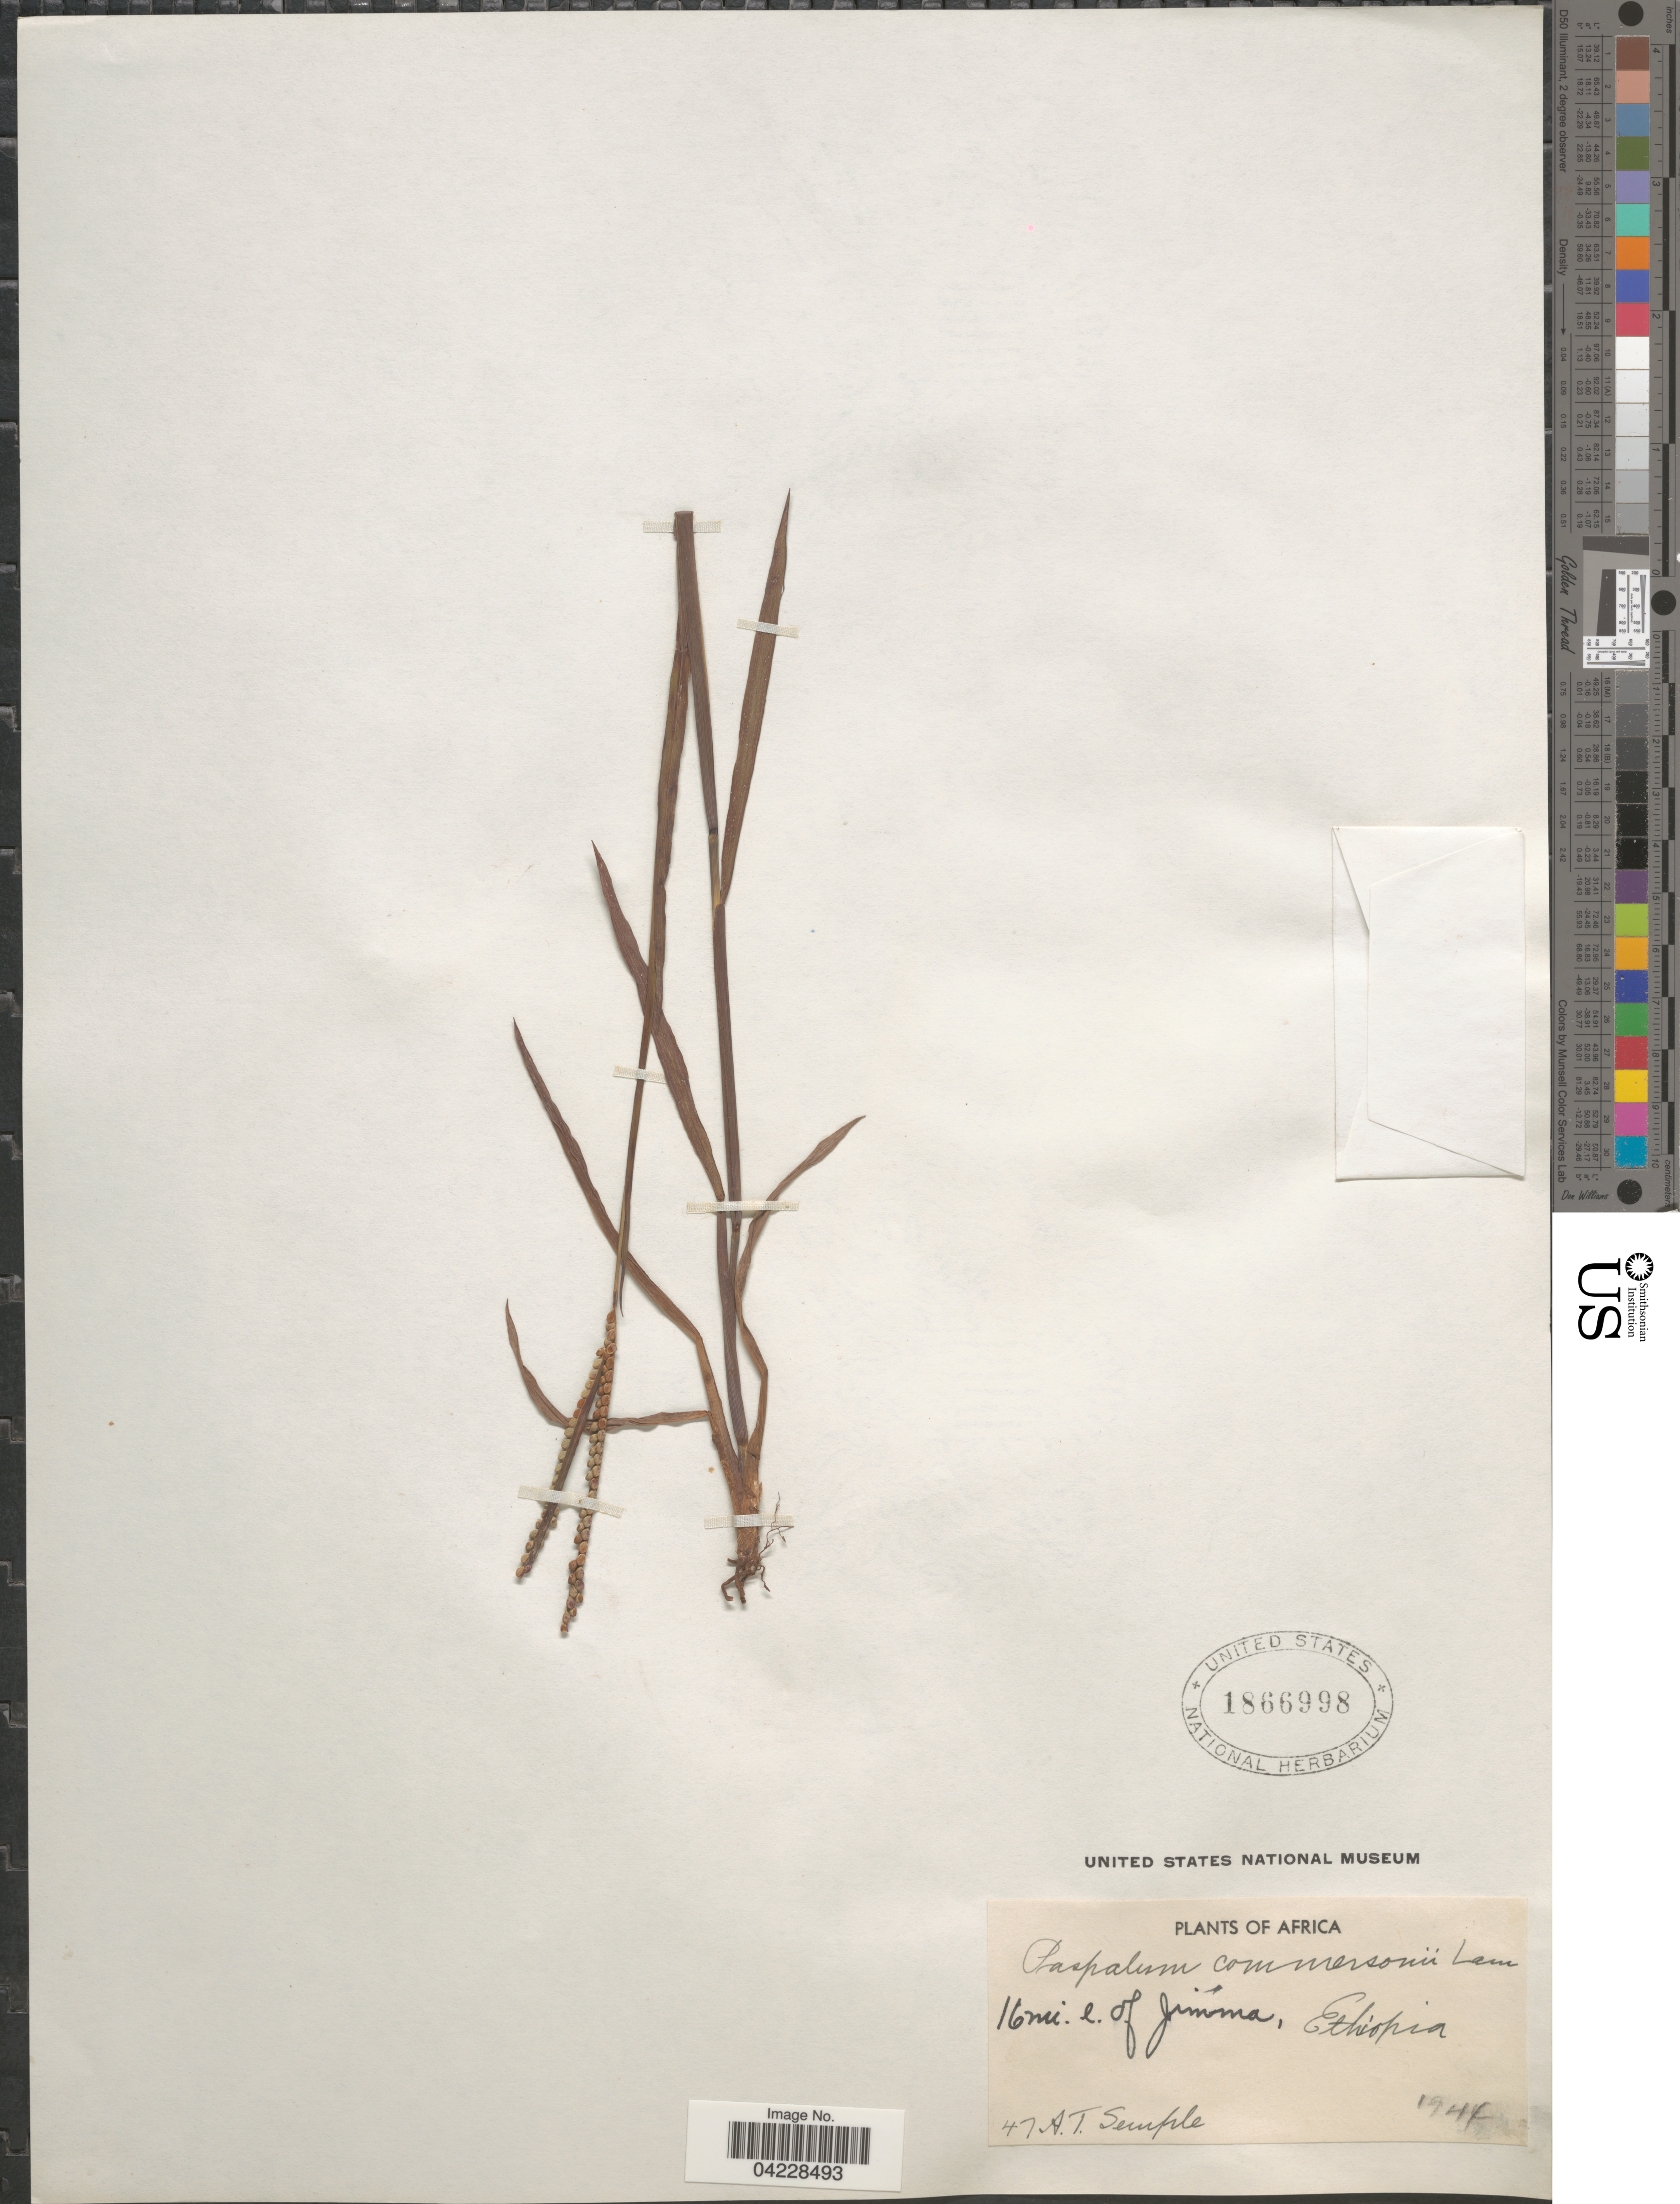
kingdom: Plantae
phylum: Tracheophyta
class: Liliopsida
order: Poales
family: Poaceae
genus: Paspalum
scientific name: Paspalum scrobiculatum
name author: L.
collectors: A. Semple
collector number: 47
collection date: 1944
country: Ethiopia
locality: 16 mi. e. of Jimma.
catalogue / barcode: US 1866998